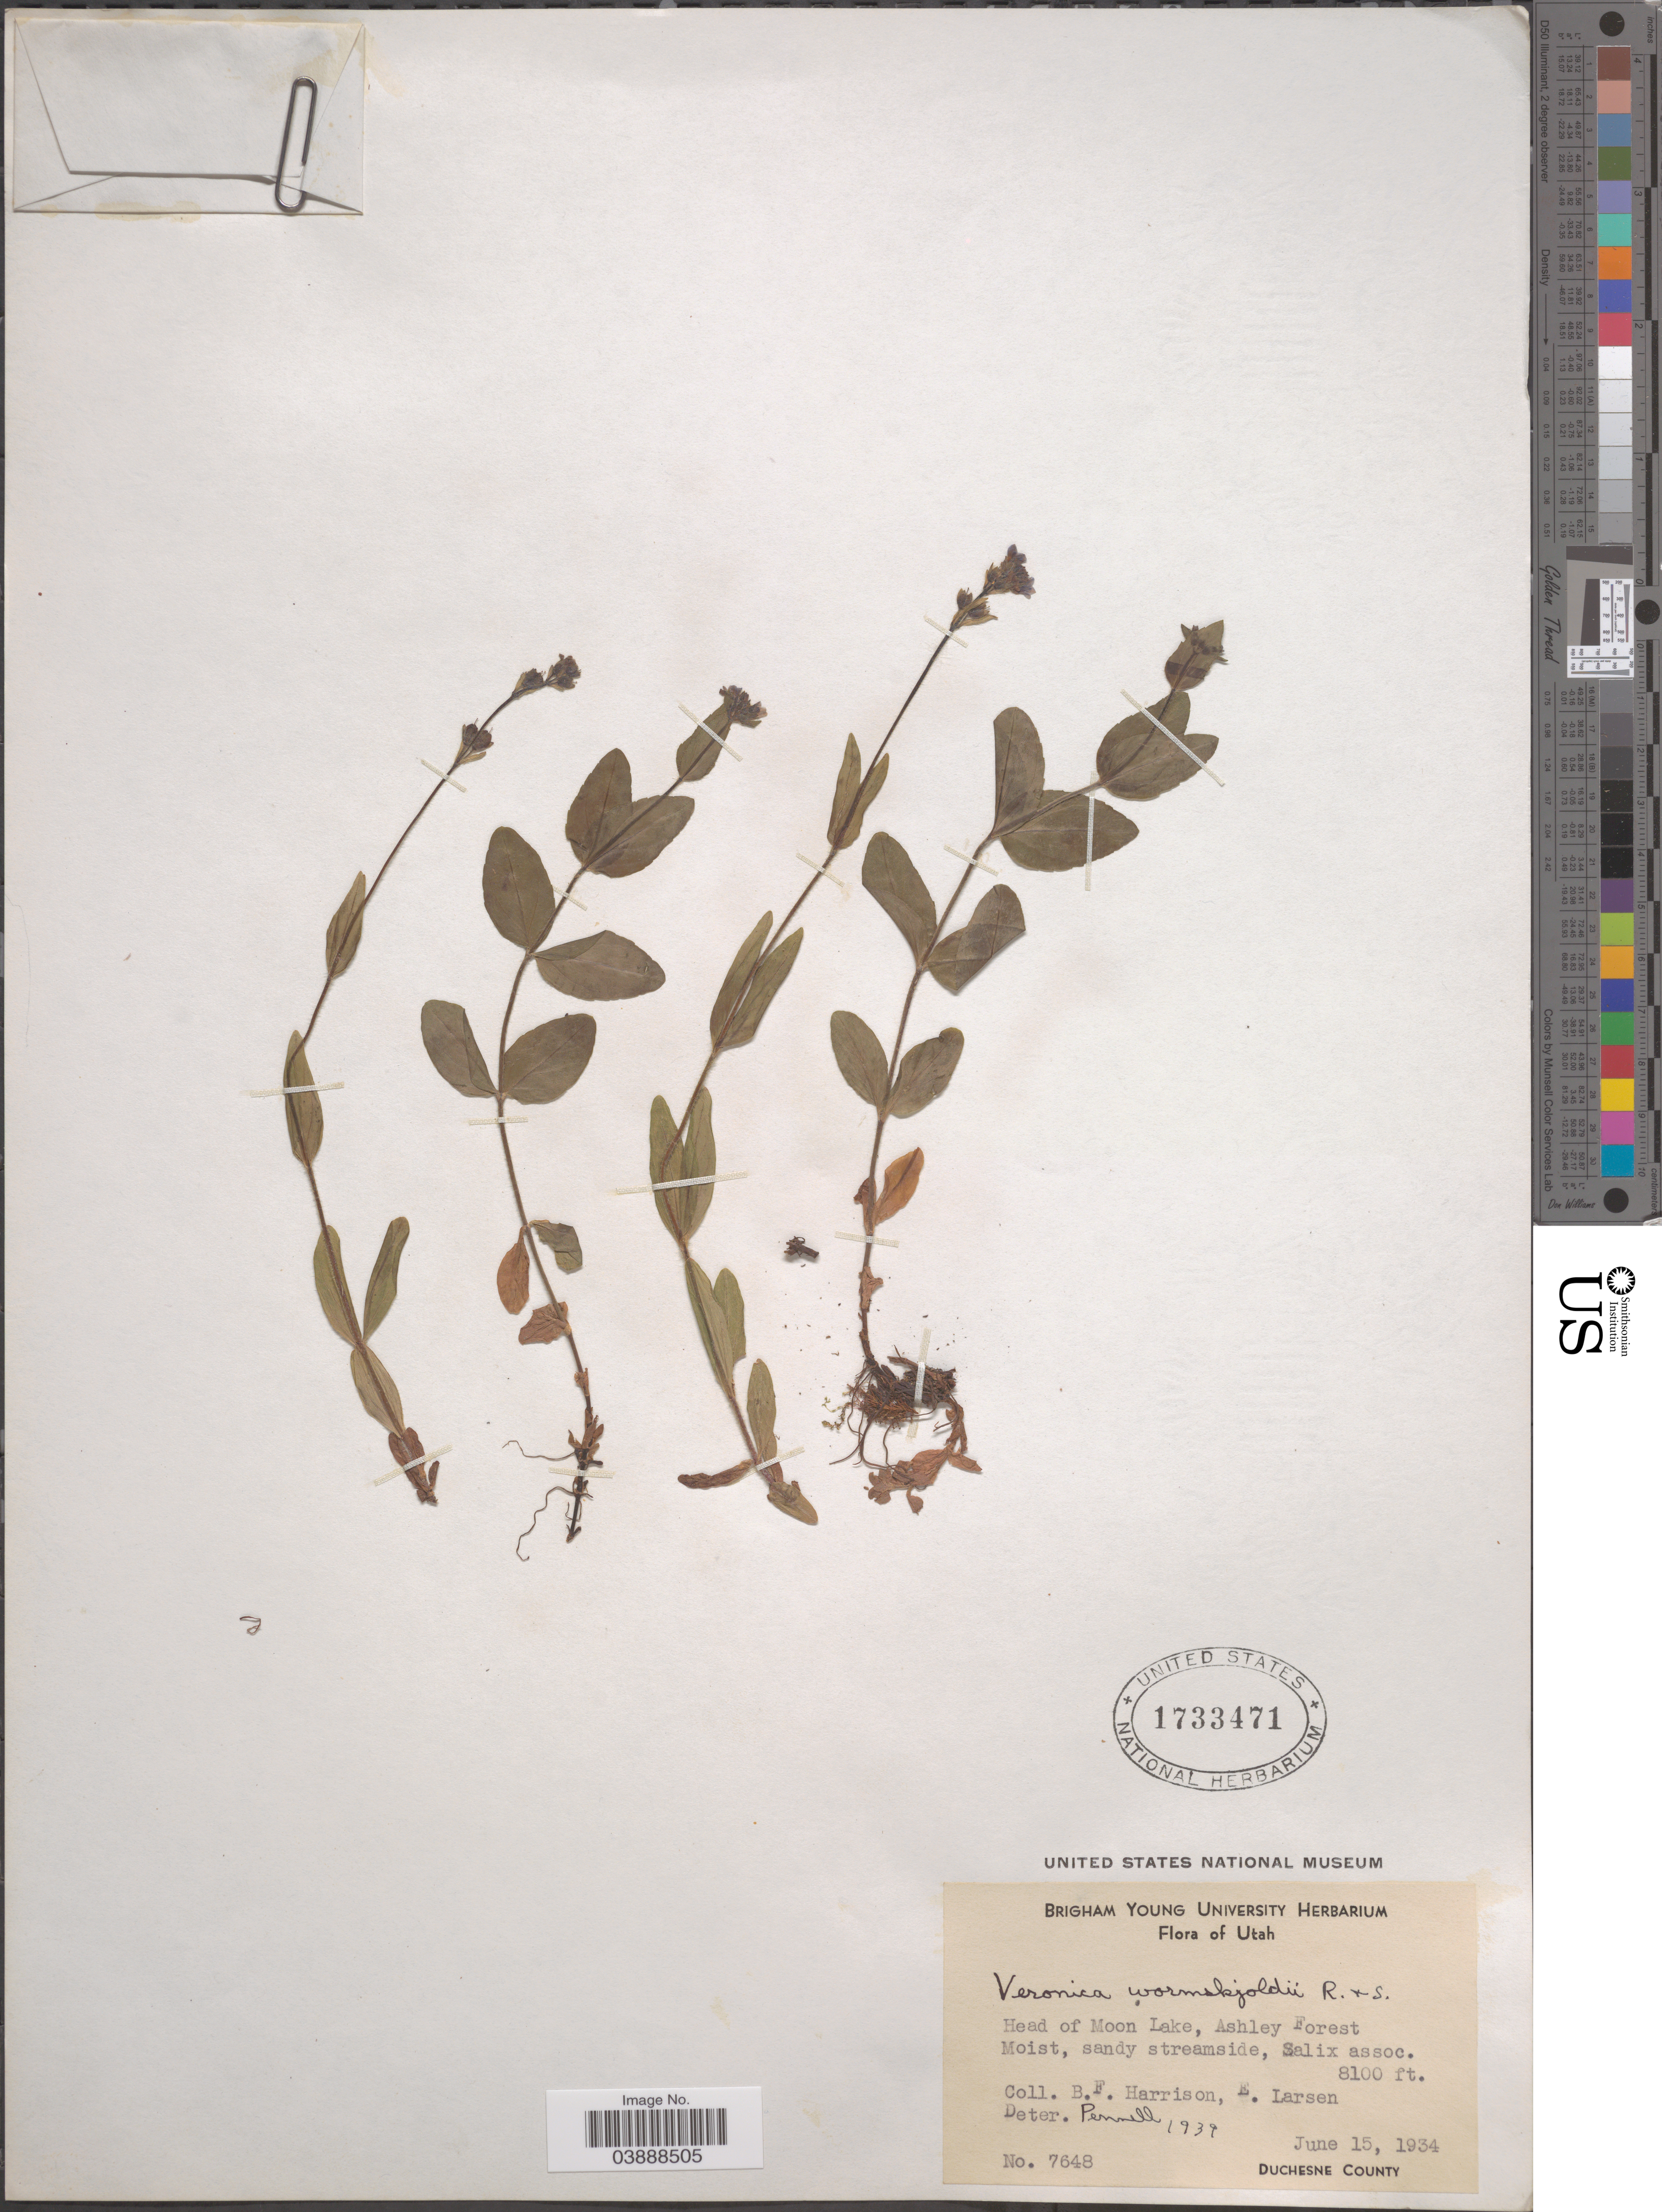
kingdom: Plantae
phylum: Tracheophyta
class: Magnoliopsida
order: Lamiales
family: Plantaginaceae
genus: Veronica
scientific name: Veronica wormskjoldii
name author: Roem. & Schult.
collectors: B. F. Harrison & E. Larsen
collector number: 7648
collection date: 1934-06-15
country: United States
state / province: Utah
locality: Head of Moon Lake, Ashley Forest. Duchesne County.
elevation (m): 2469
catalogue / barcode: US 1733471